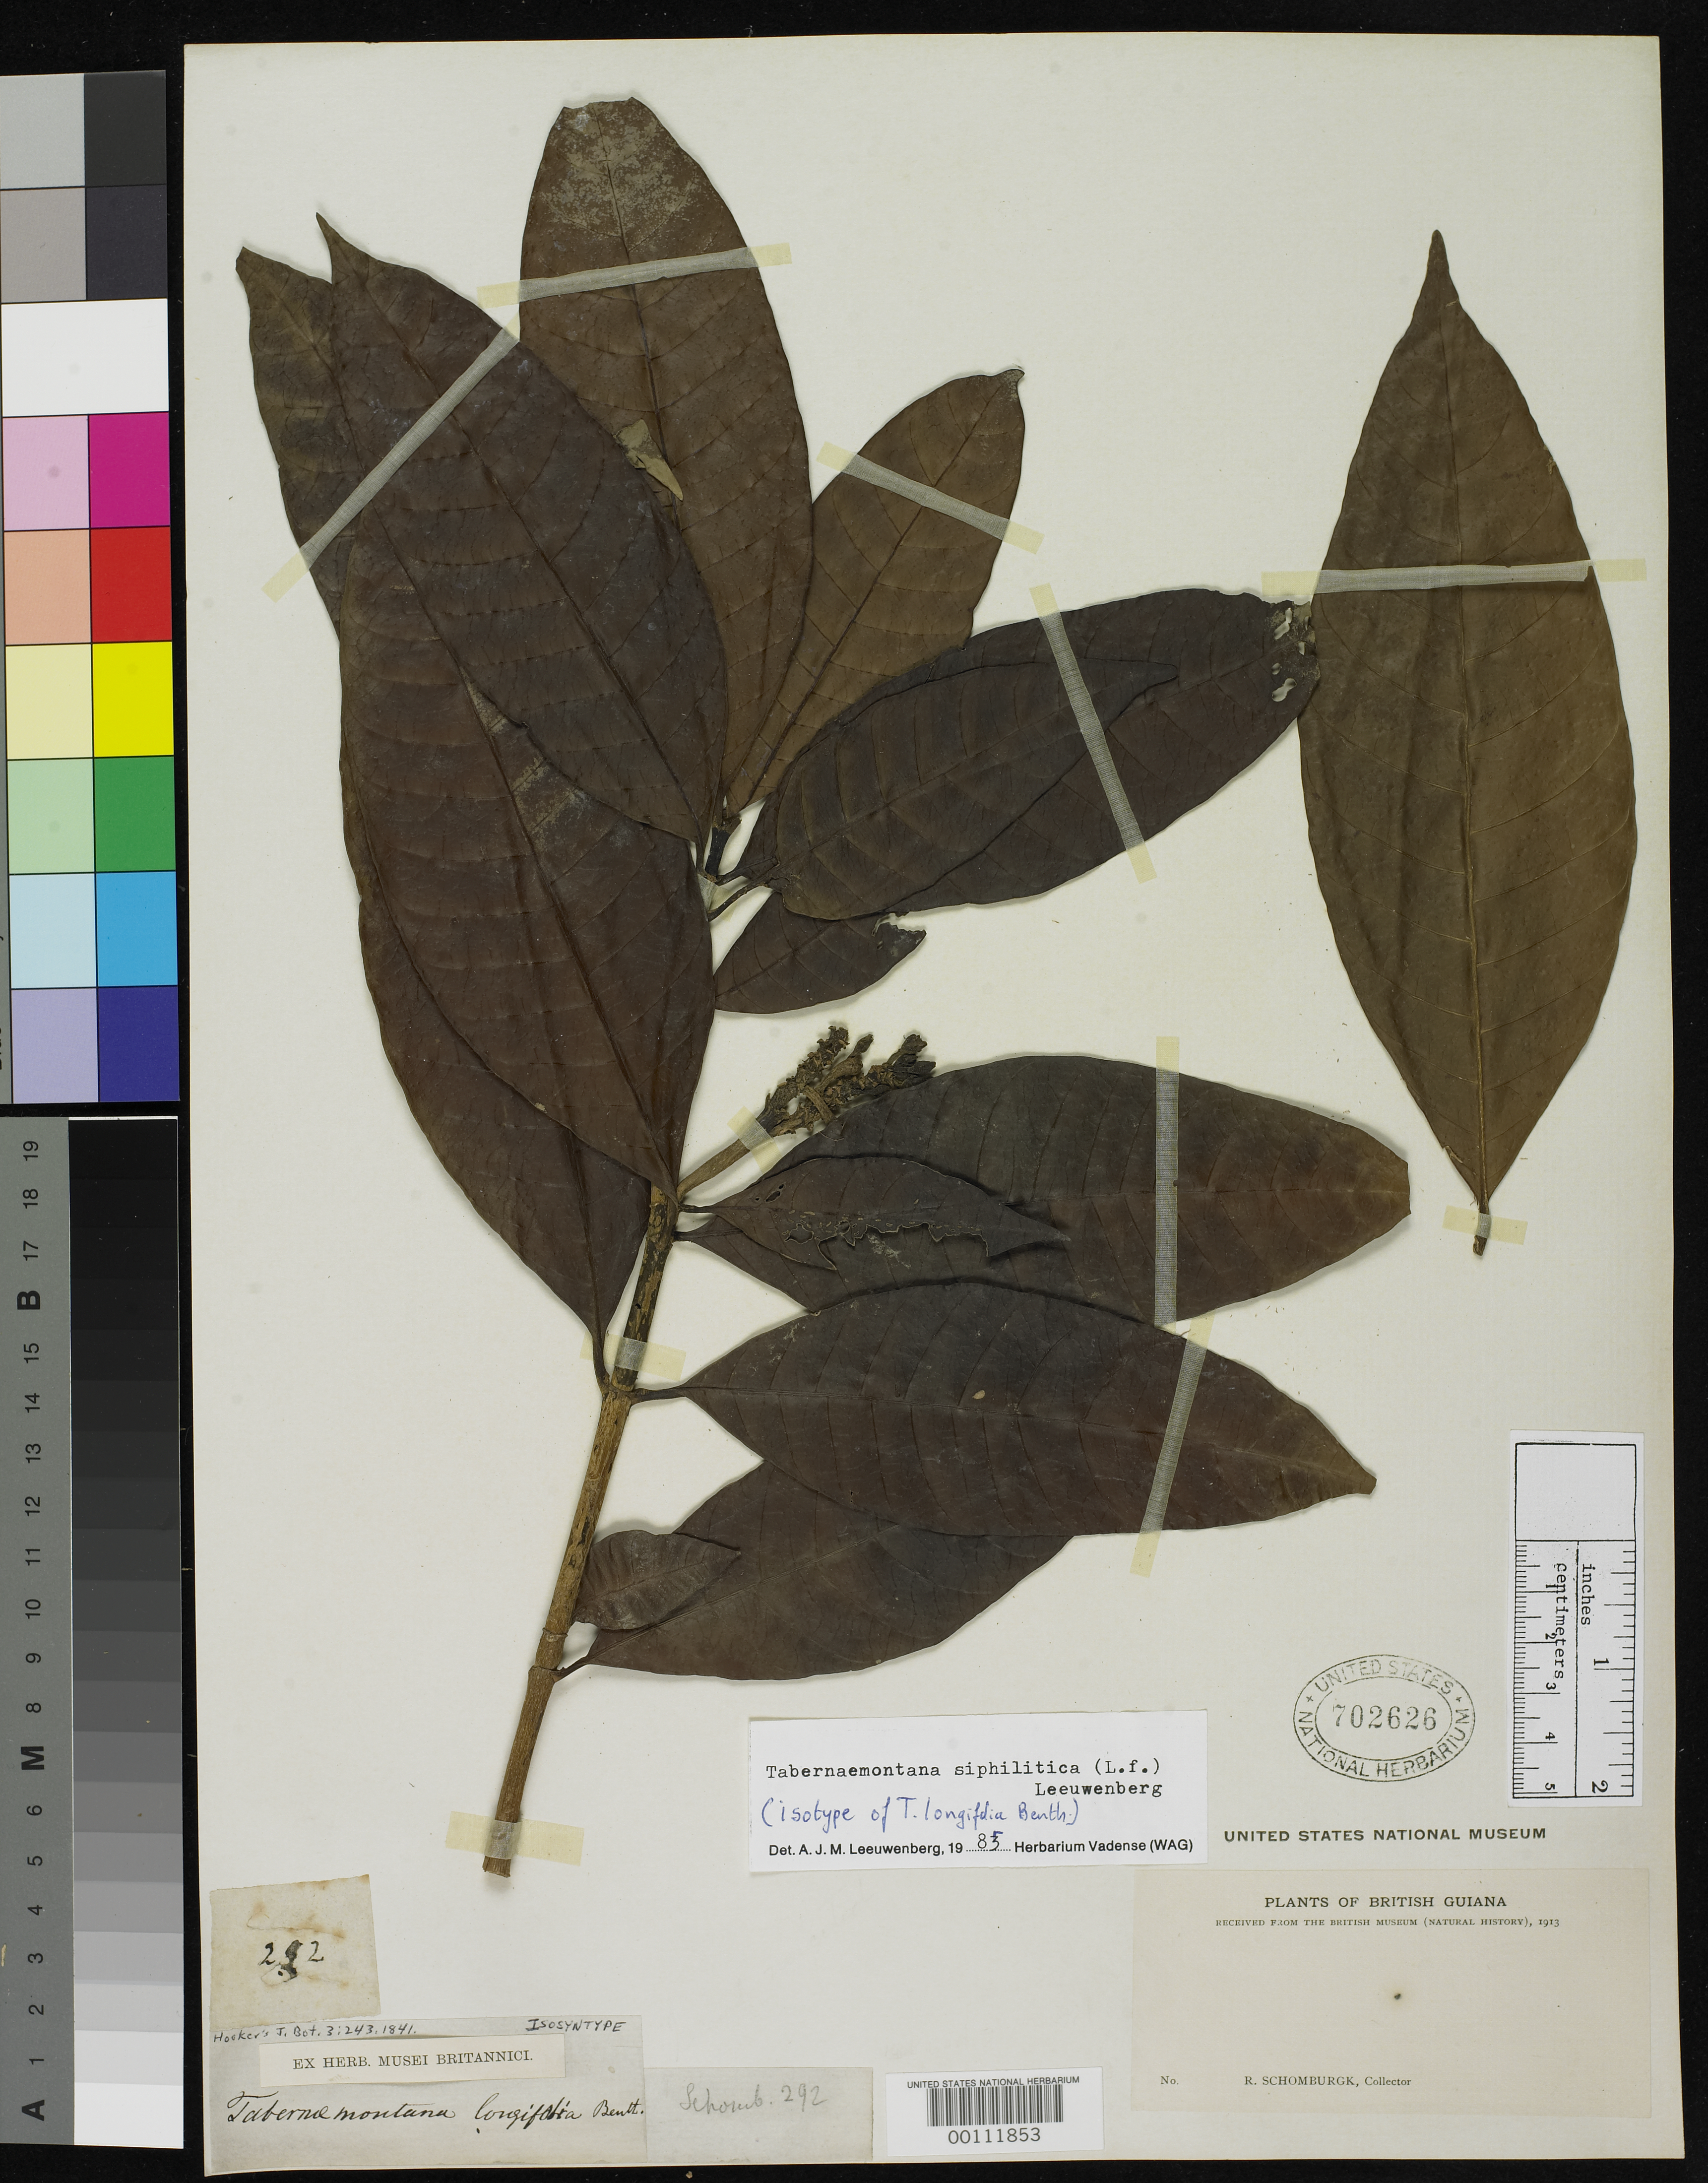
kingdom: Plantae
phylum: Tracheophyta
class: Magnoliopsida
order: Gentianales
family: Apocynaceae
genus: Tabernaemontana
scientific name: Tabernaemontana longifolia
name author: Benth. in Hook. f.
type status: Isosyntype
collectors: R. H. Schomburgk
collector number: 292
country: Guyana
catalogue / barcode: US 702626